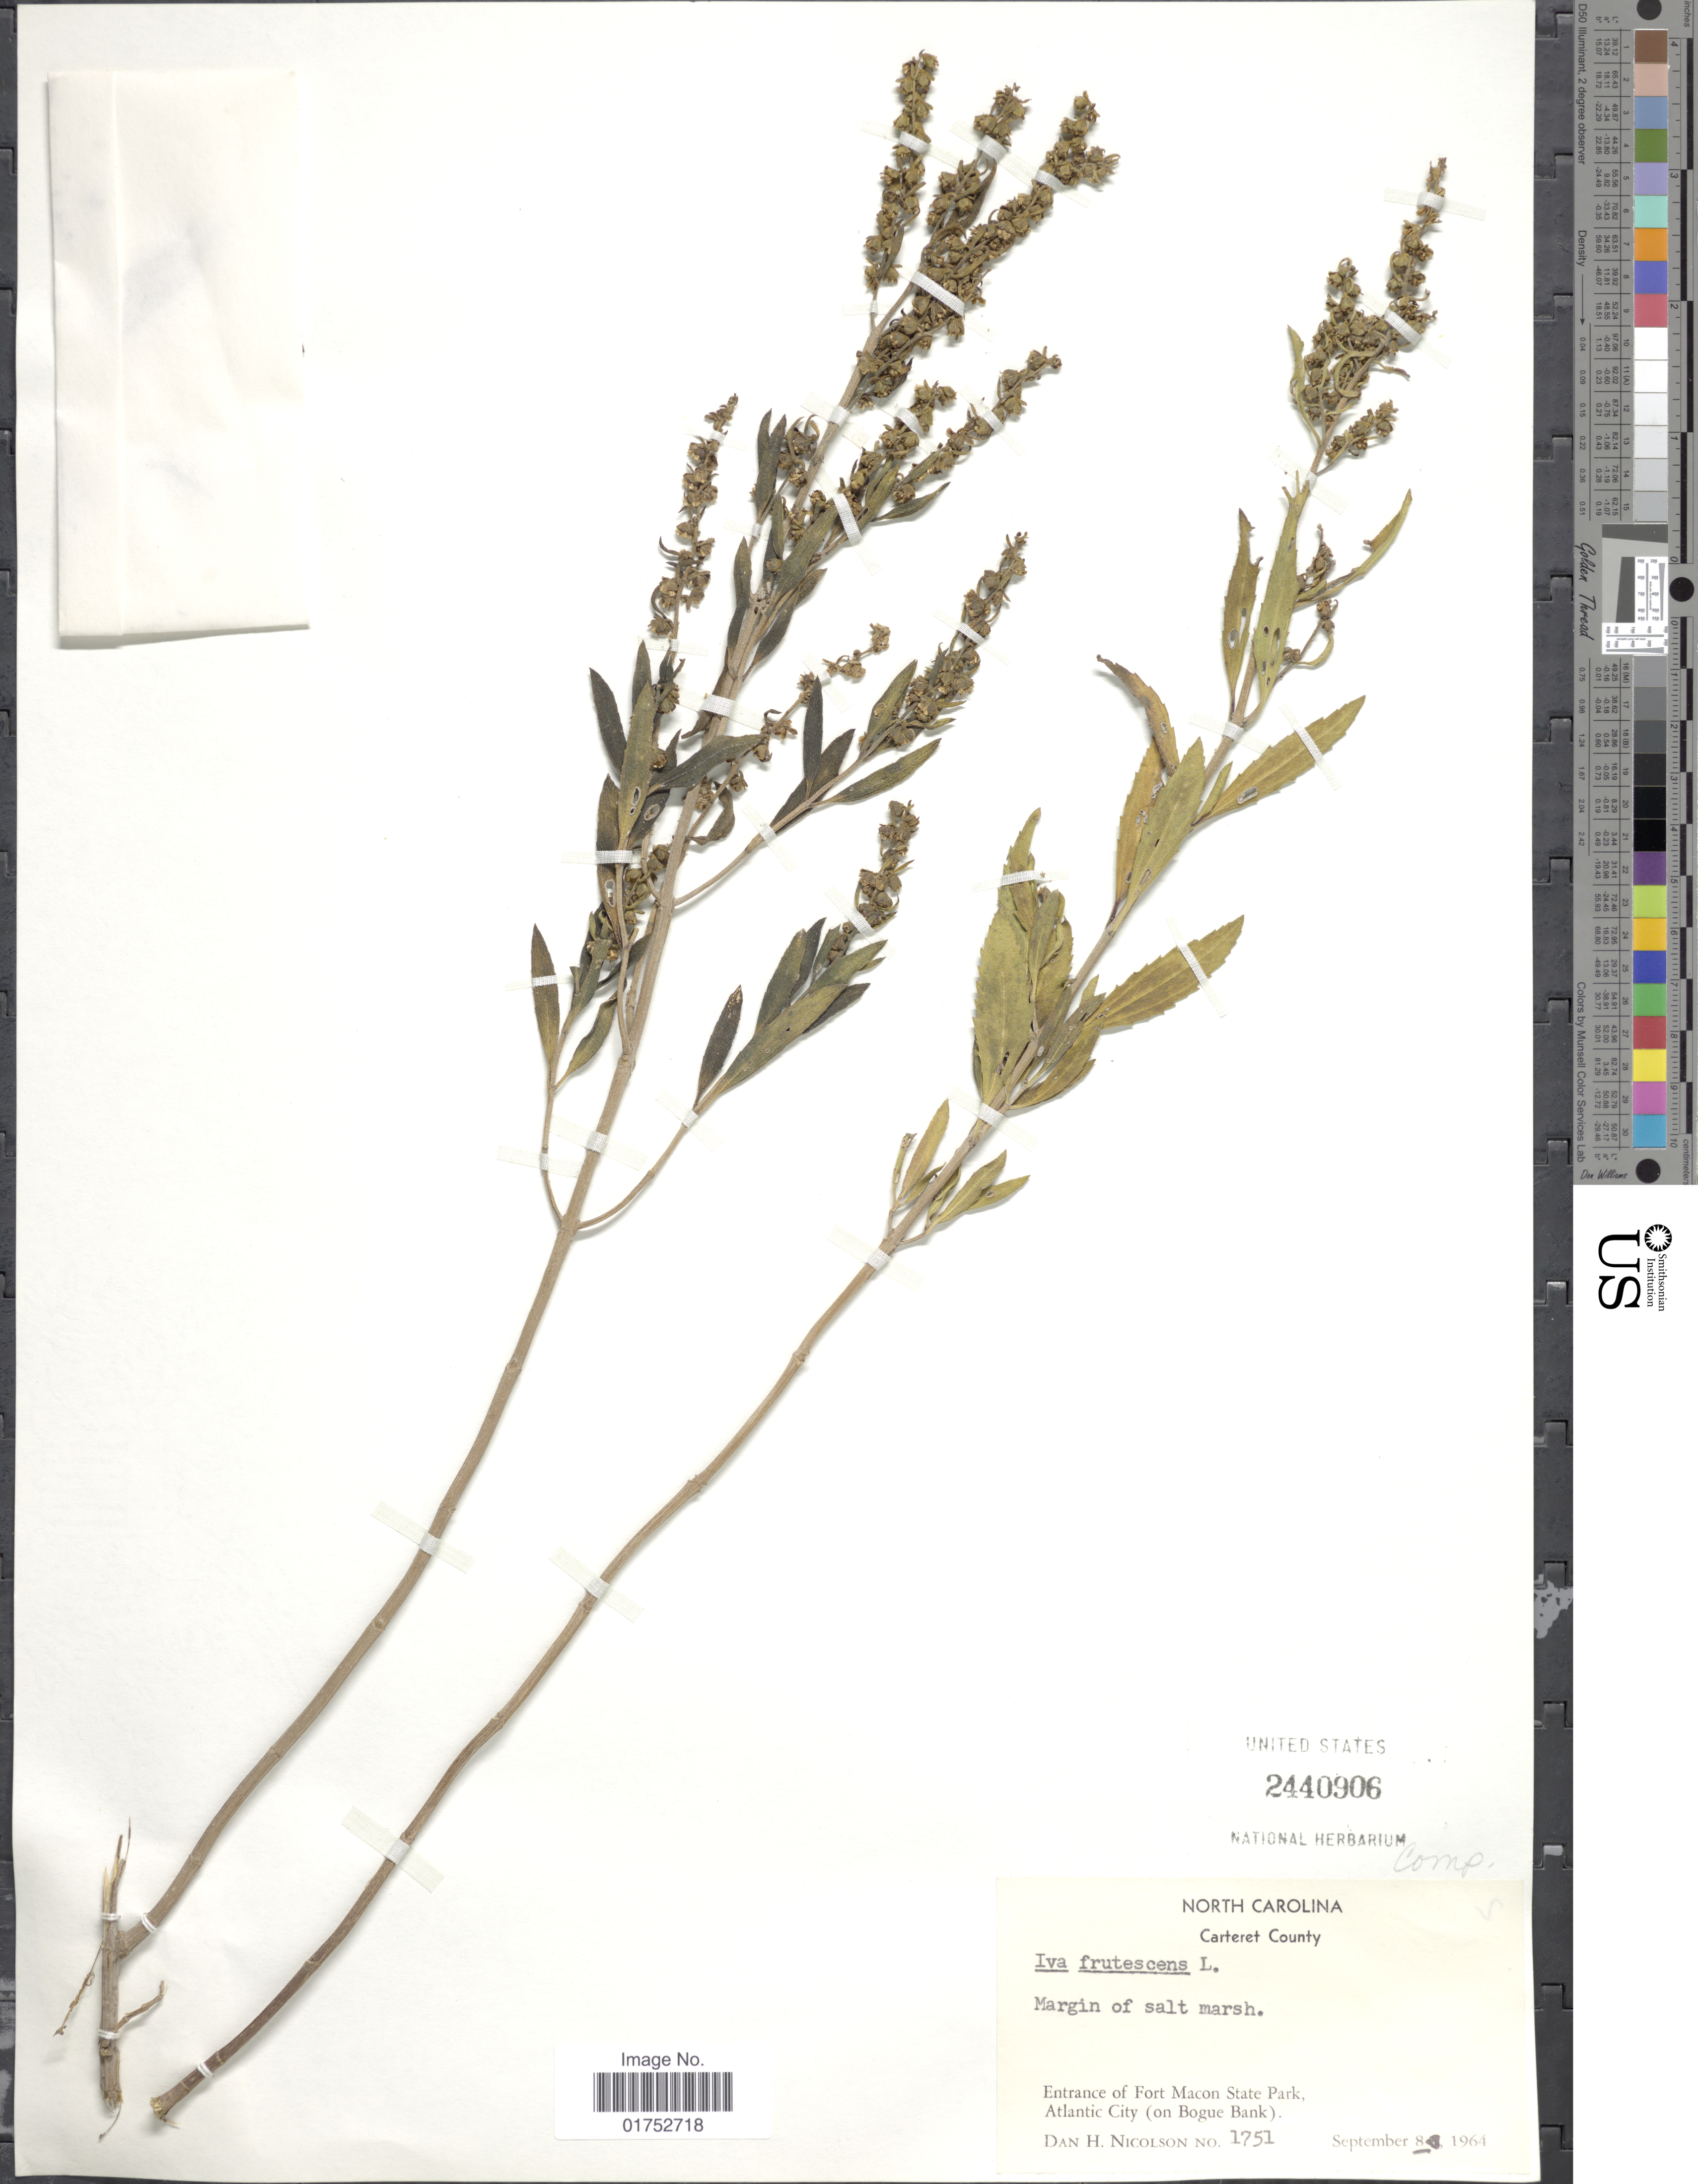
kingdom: Plantae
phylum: Tracheophyta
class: Magnoliopsida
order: Asterales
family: Asteraceae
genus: Iva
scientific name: Iva frutescens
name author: L.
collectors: D. Nicholson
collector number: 1751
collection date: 1961-09-08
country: United States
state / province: North Carolina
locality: Carteret County, entrance of Fort Macon State Park, Atlantic City (on Bogue Bank)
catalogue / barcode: US 2440906